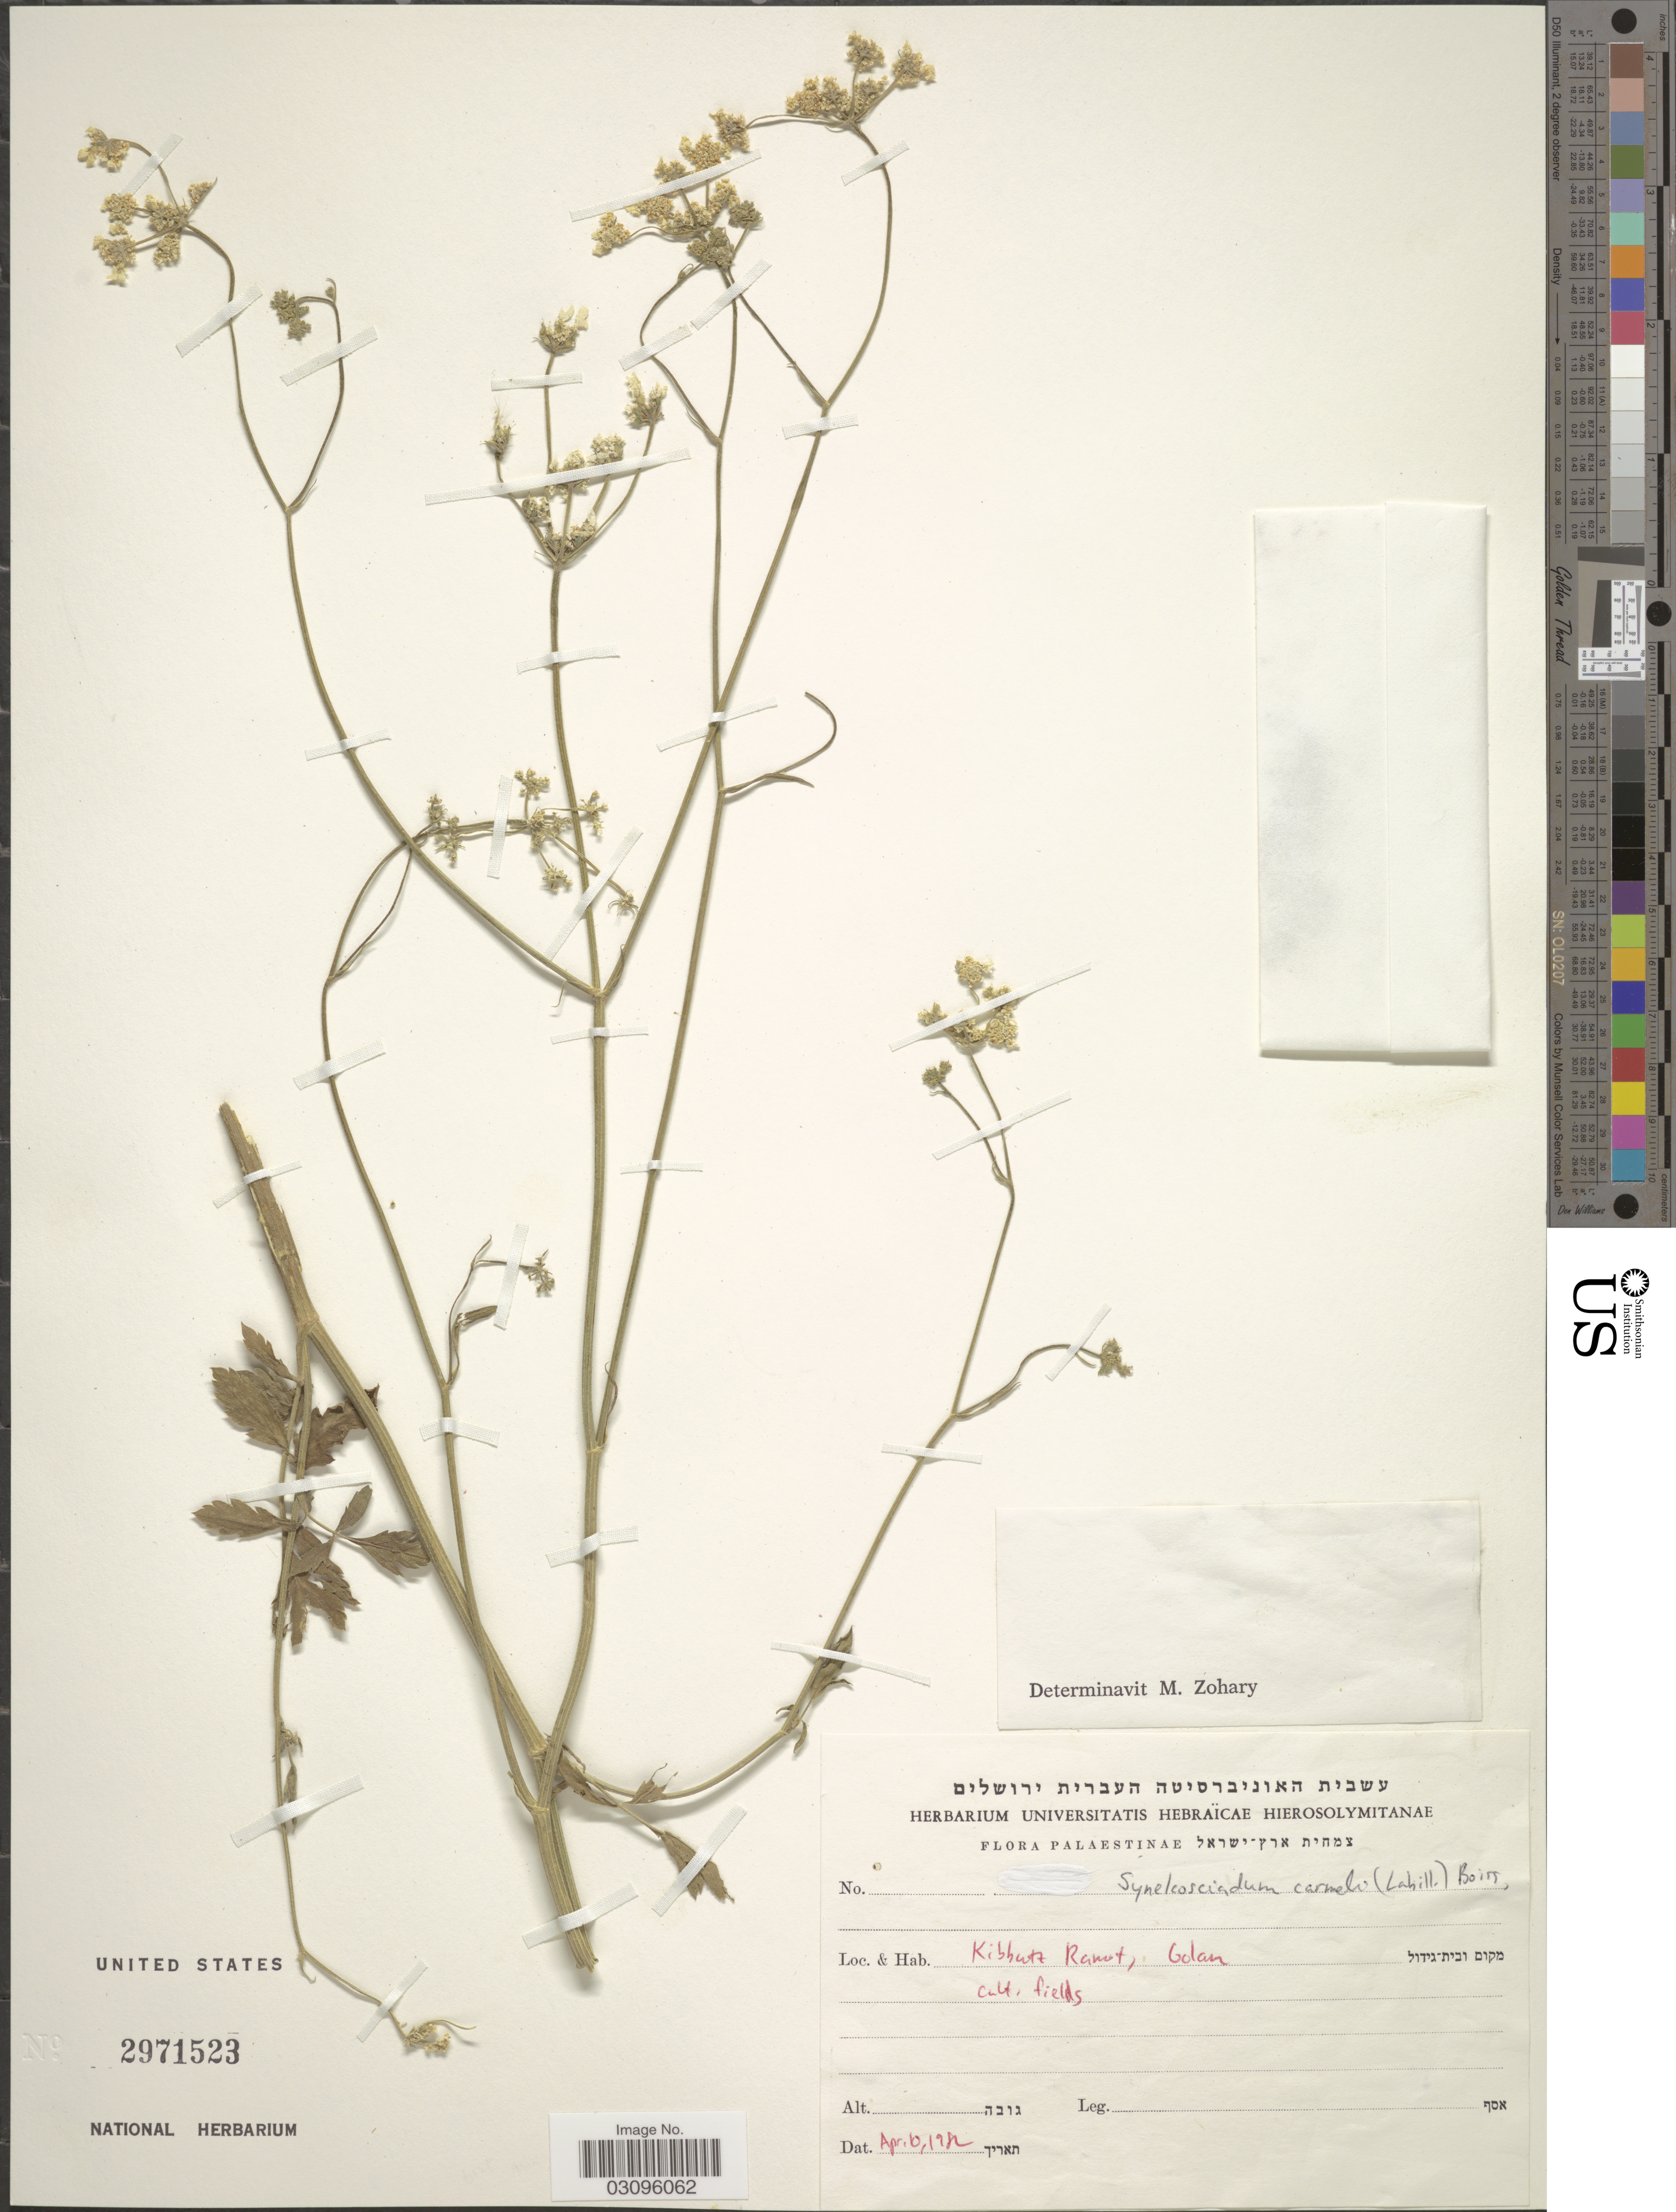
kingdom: Plantae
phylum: Tracheophyta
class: Magnoliopsida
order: Apiales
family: Apiaceae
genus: Tordylium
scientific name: Tordylium carmeli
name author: (Labill.) Al-Eisawi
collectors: Herbarium Universitatis Hebraicae Hierosolymitanae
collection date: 1912-04-06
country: Israel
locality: Palaestinae. Kibhut [interpreted] & Ranot, Golan.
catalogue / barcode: US 2971523